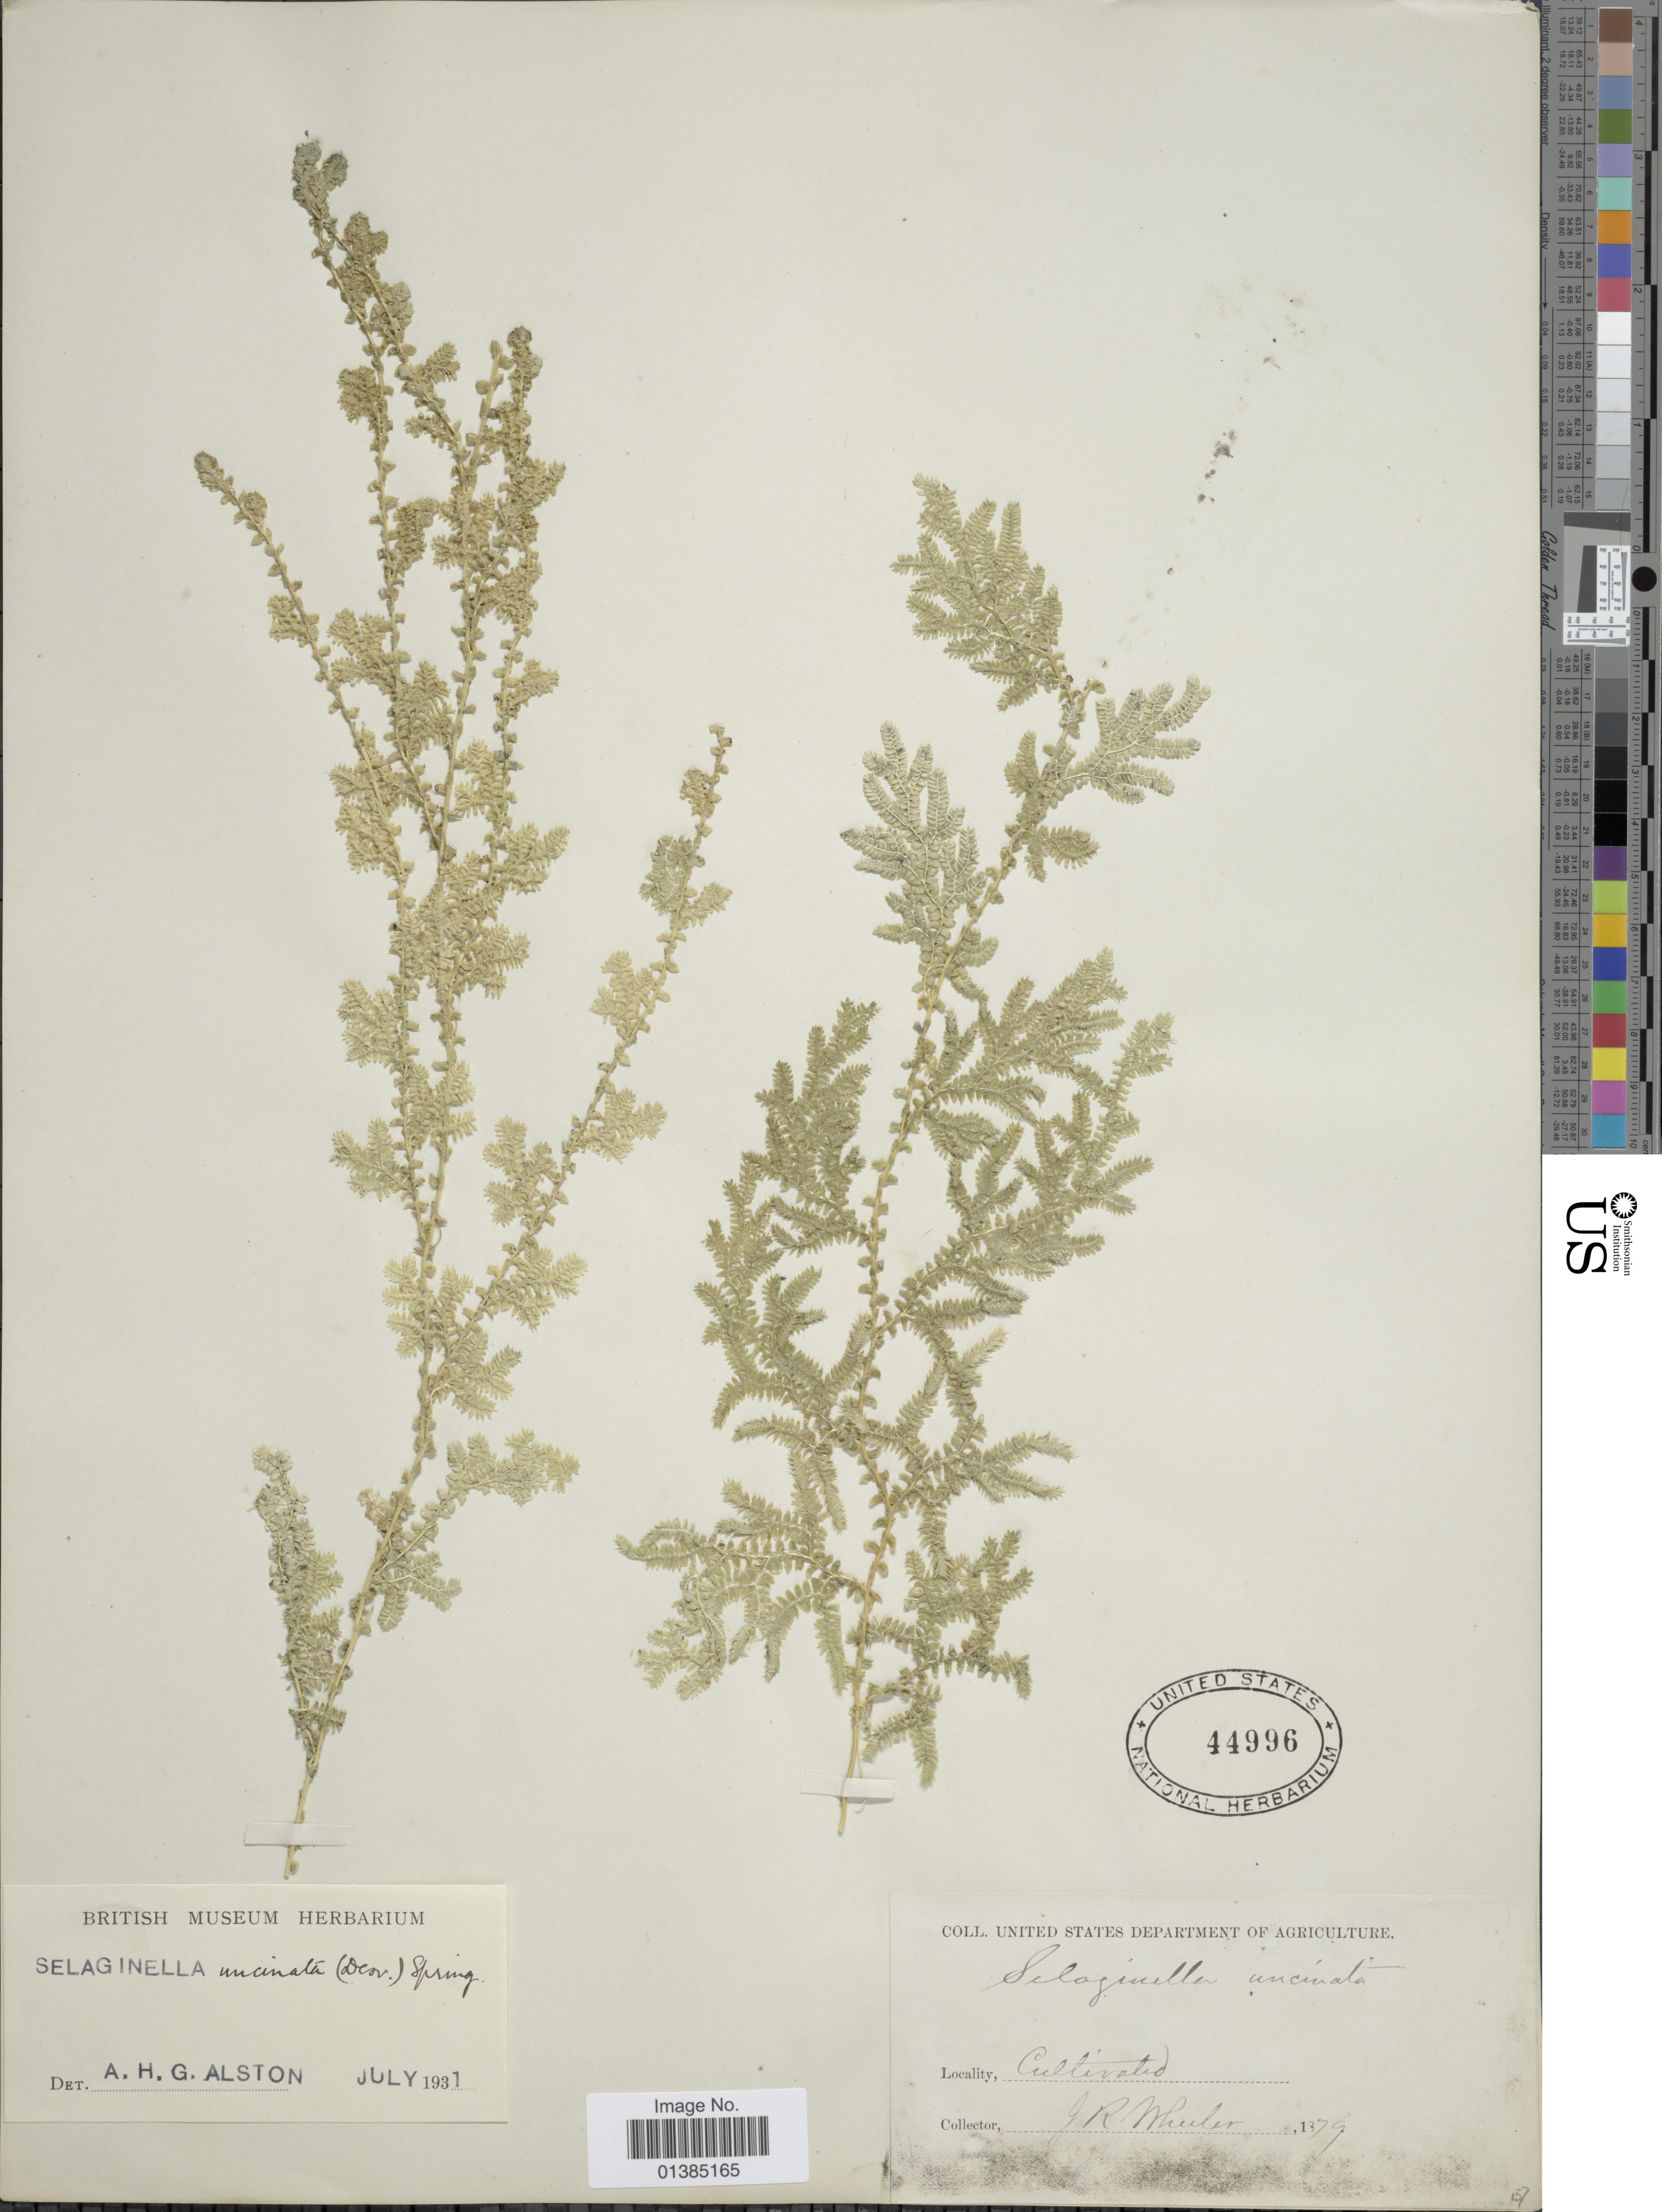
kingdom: Plantae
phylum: Tracheophyta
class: Lycopodiopsida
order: Selaginellales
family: Selaginellaceae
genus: Selaginella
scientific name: Selaginella uncinata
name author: (Desr. ex Poir.) Spring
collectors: J. Wheeler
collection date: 1879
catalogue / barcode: US 44996